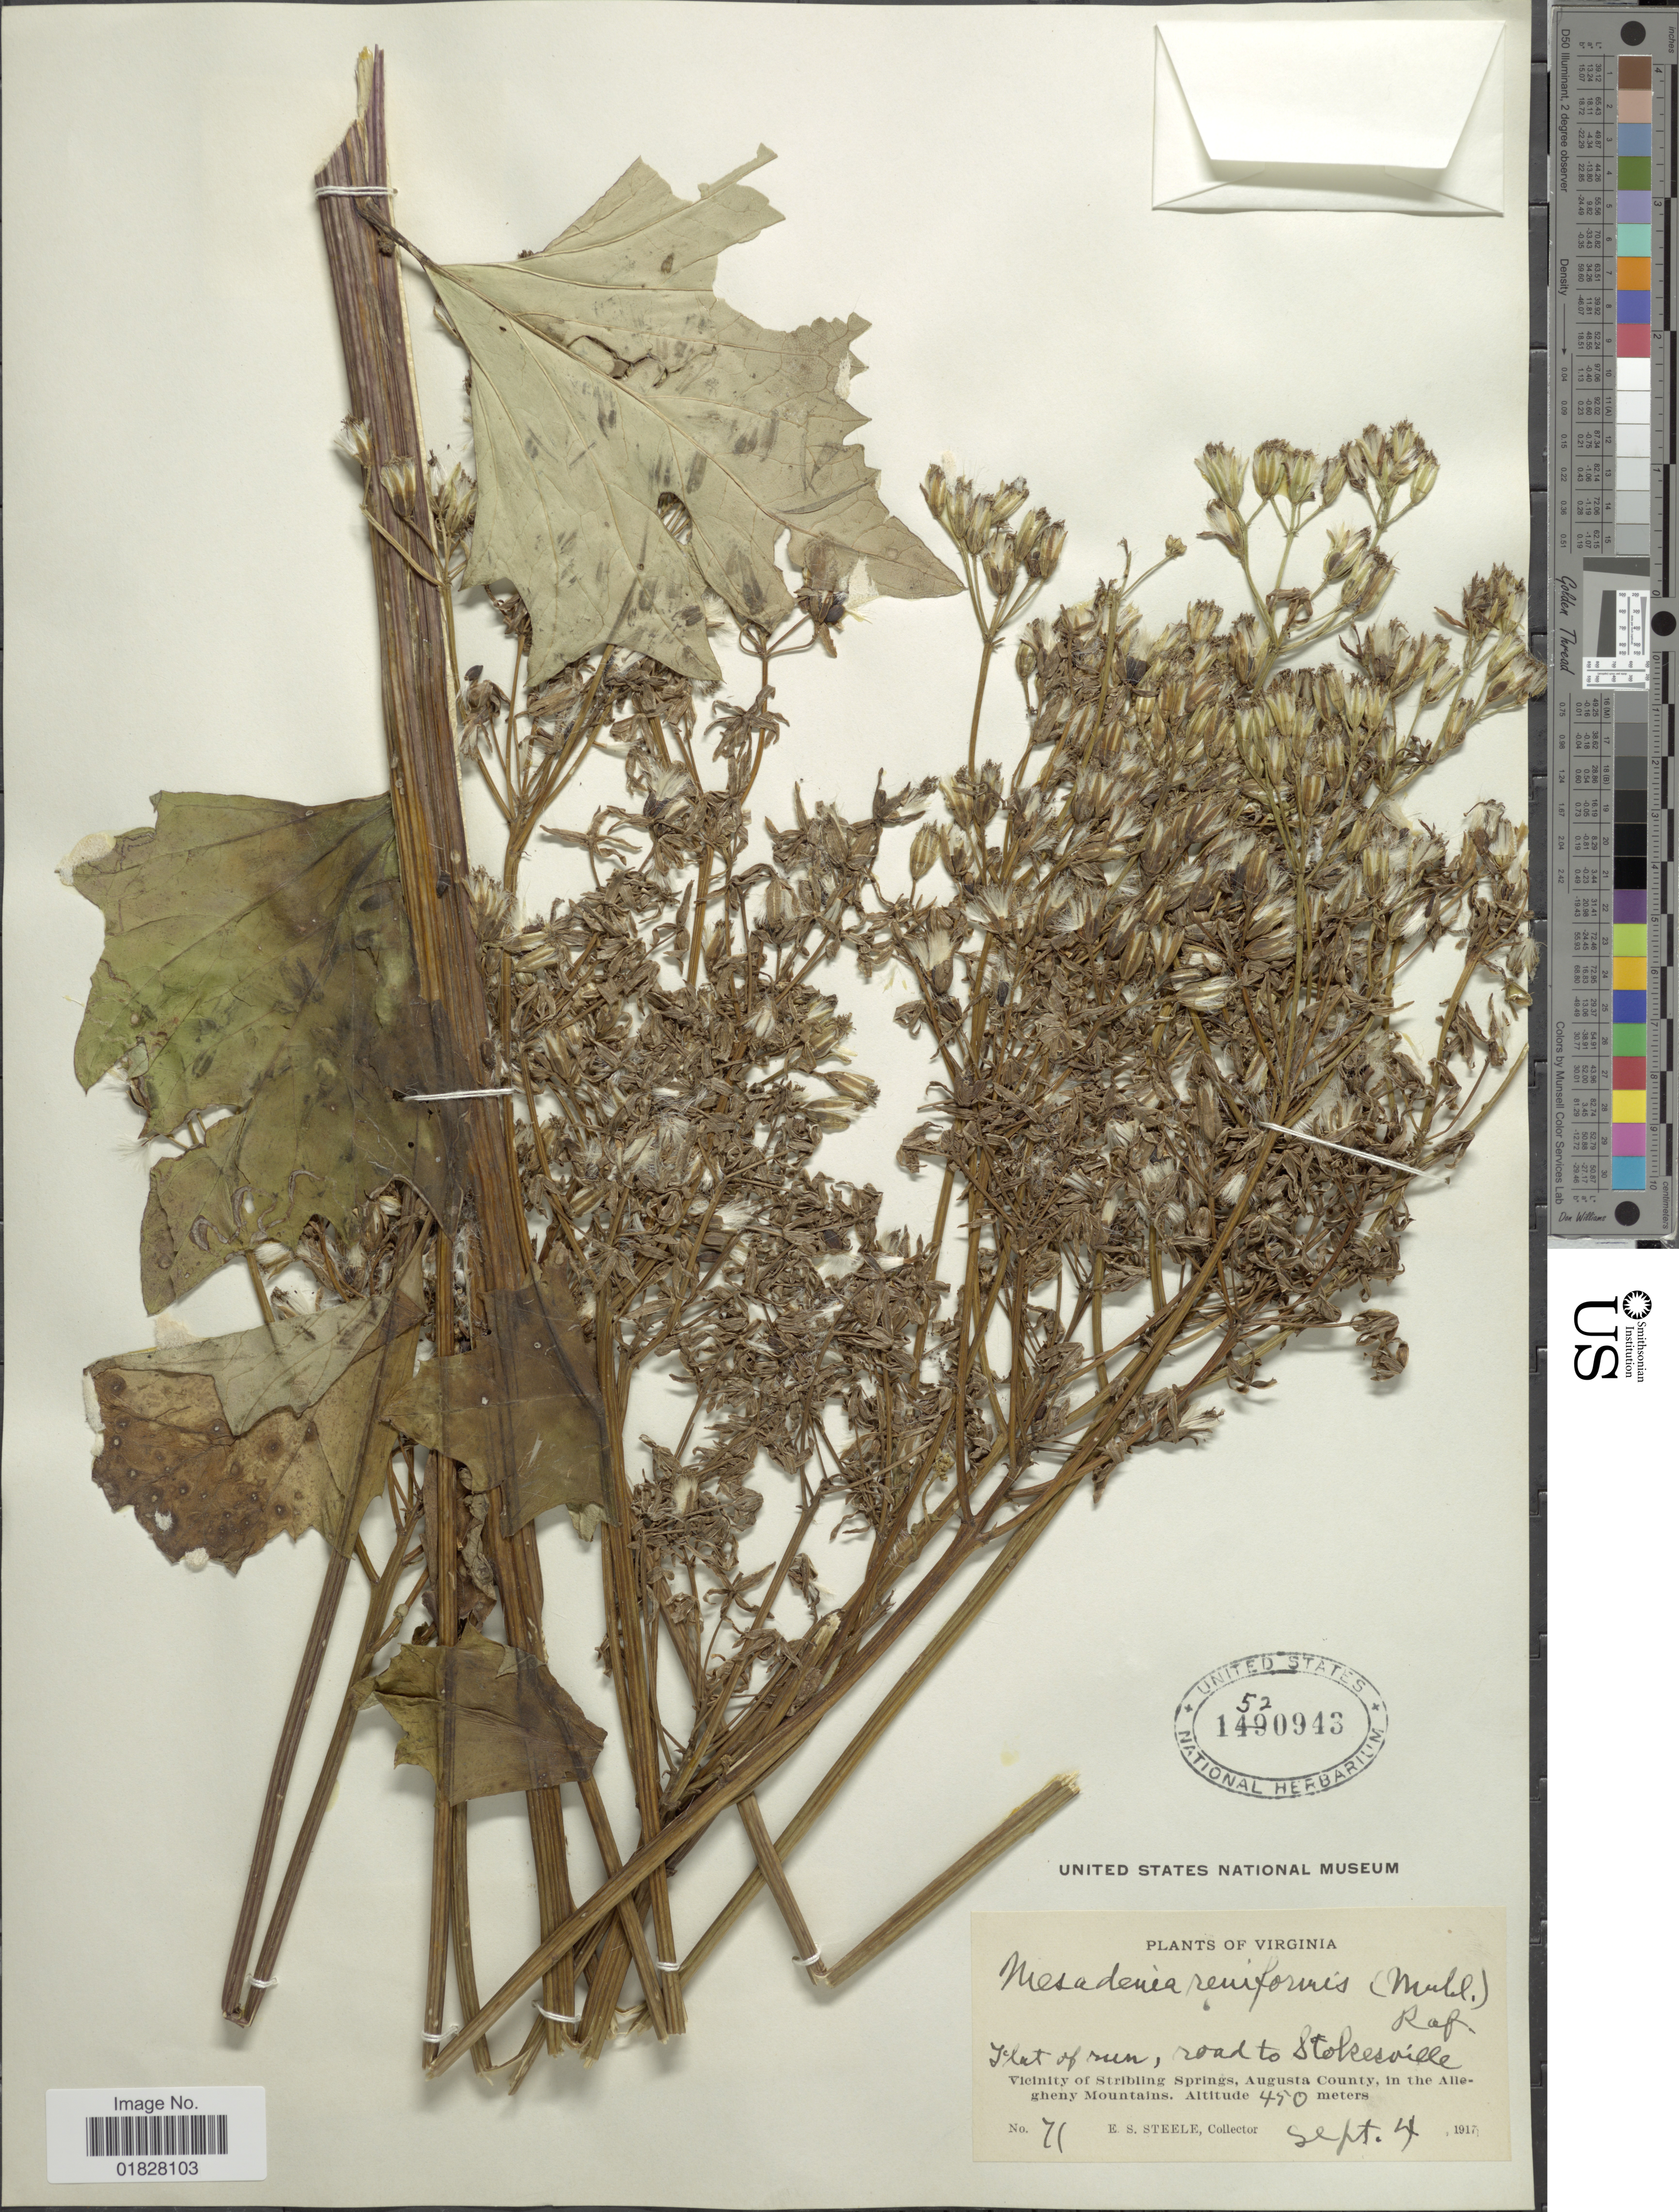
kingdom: Plantae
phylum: Tracheophyta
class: Magnoliopsida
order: Asterales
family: Asteraceae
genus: Arnoglossum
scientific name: Arnoglossum reniforme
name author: (Hook.) H. Rob.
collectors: E. Steele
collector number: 71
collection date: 1917-09-04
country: United States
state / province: Virginia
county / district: Augusta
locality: Flat of run, road to Stokesville. Vicinity of Stribling Springs, Augusta County, int he Allegheny Mountains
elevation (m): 450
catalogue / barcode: US 1520943